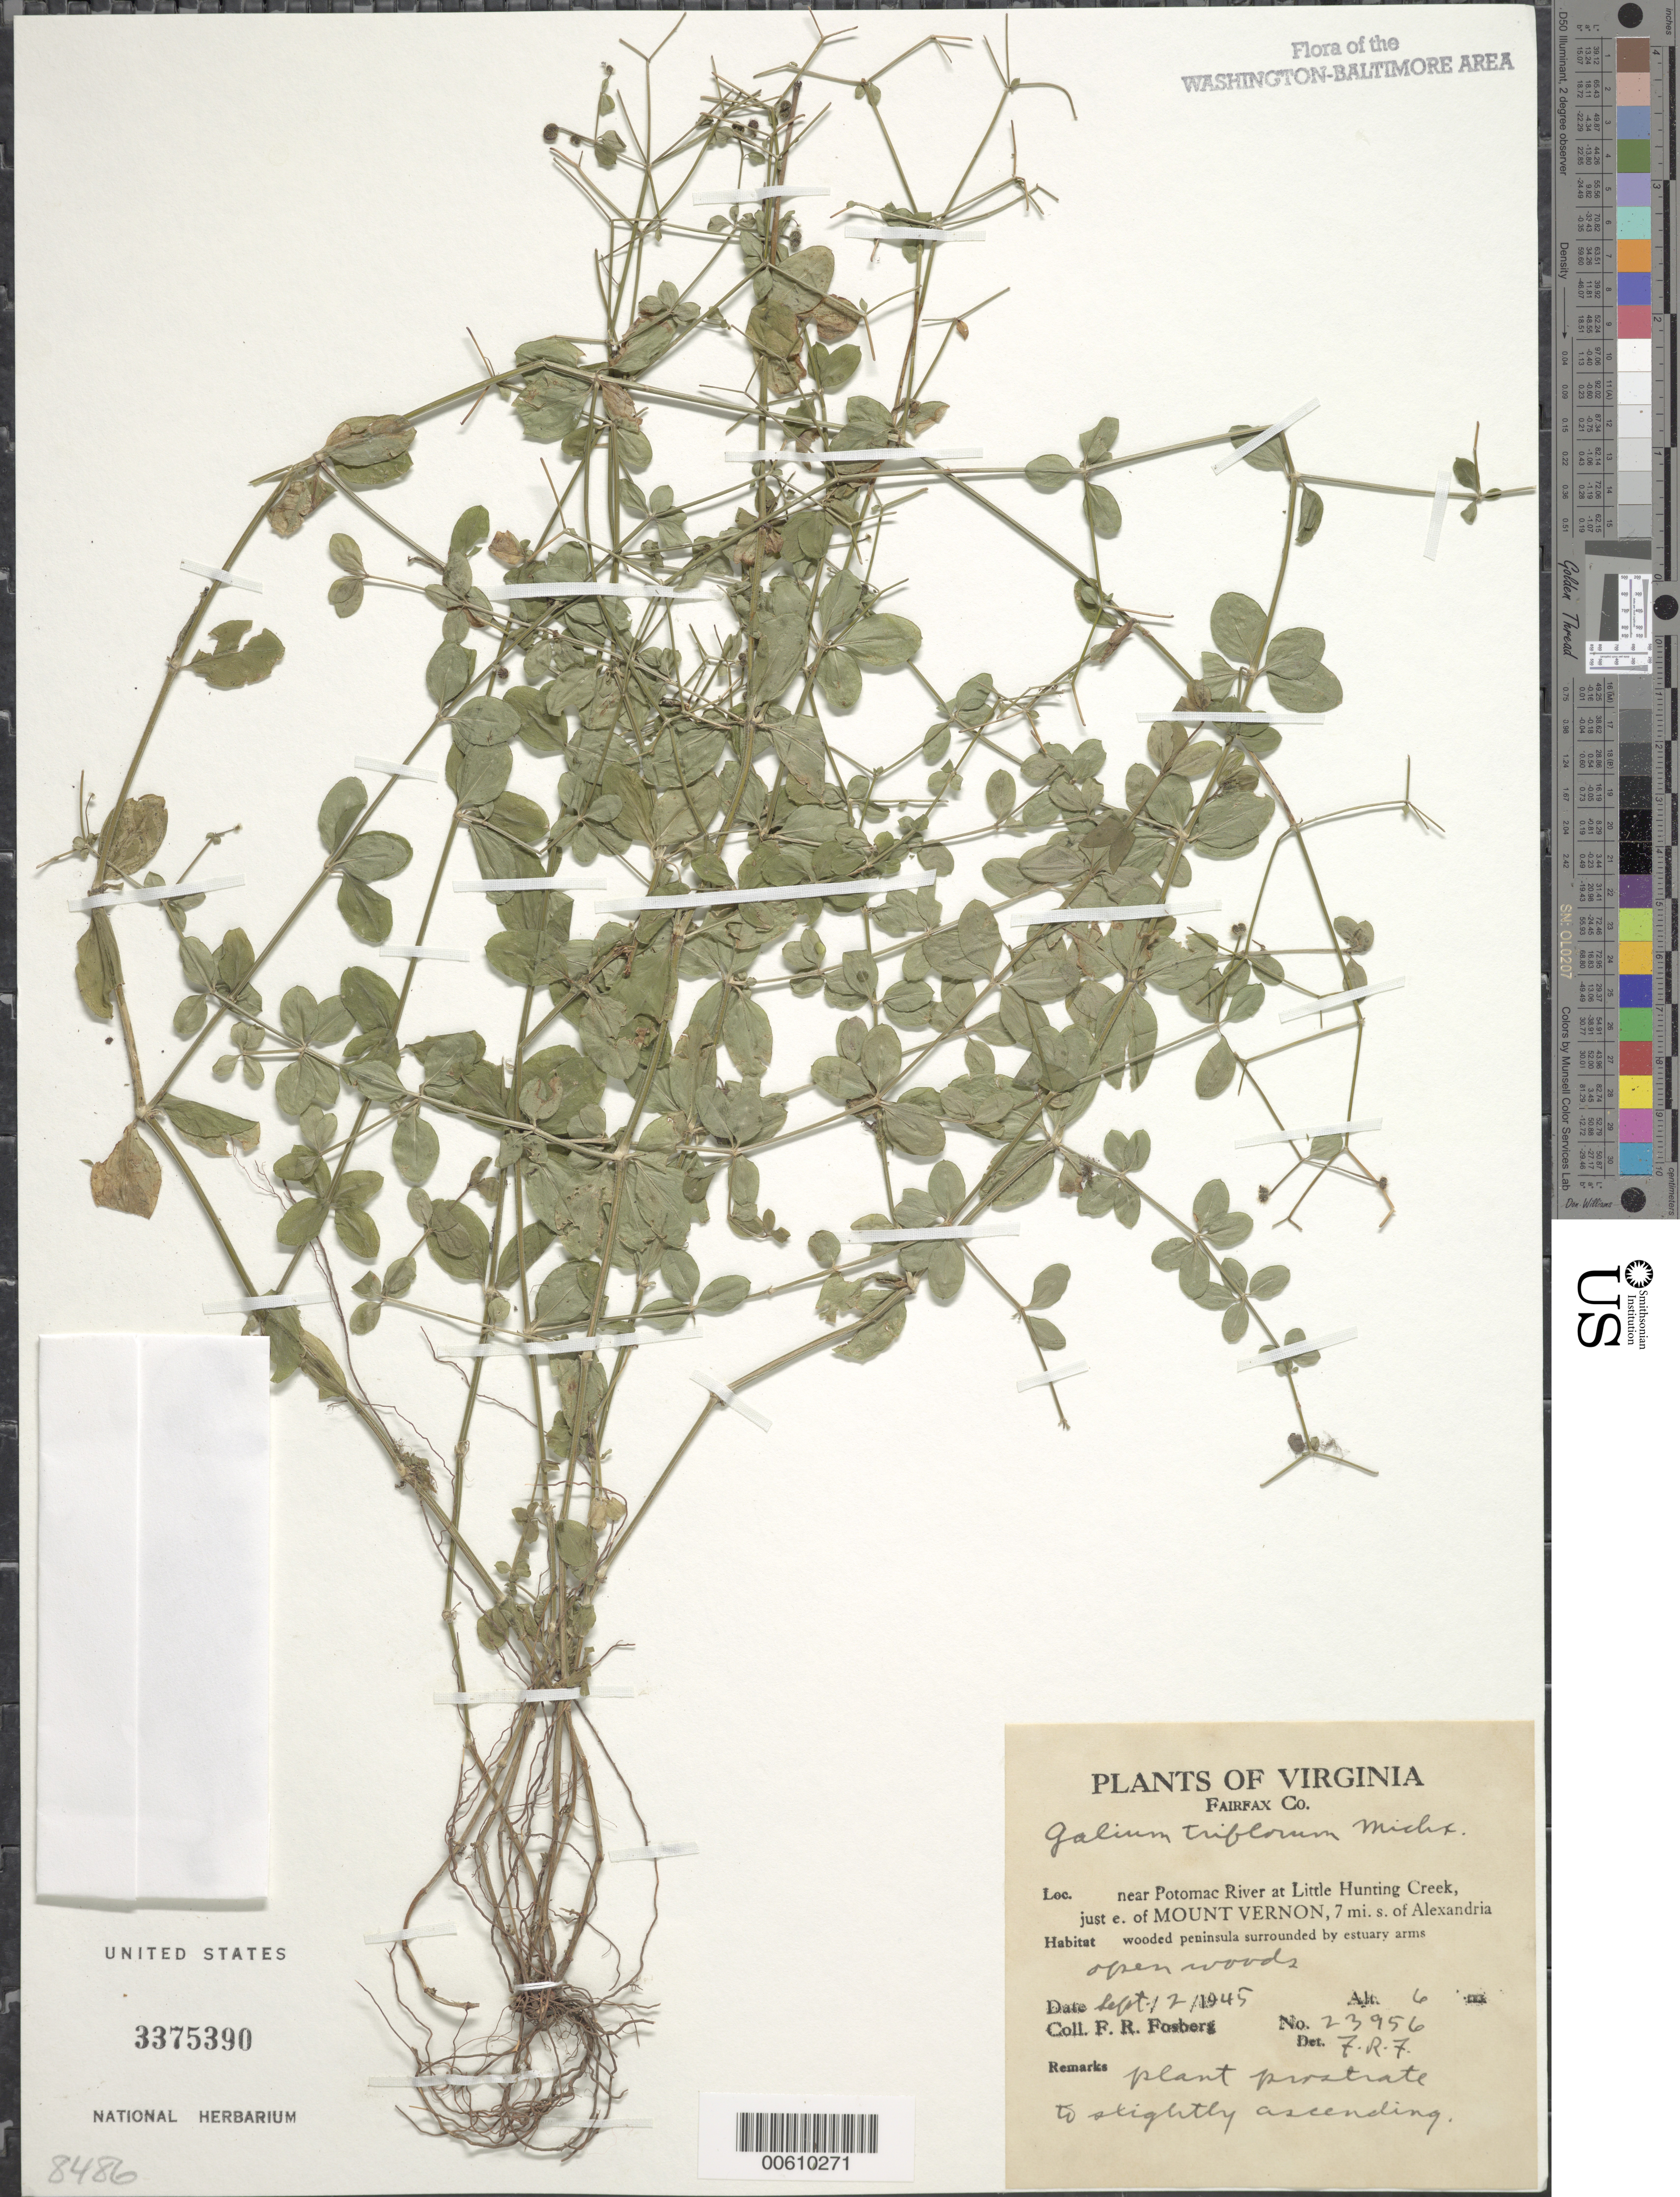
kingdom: Plantae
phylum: Tracheophyta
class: Magnoliopsida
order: Gentianales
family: Rubiaceae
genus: Galium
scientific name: Galium triflorum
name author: Michx.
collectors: F. Fosburg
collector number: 23956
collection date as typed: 02 Sep 1945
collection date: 1945-09-02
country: United States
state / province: Virginia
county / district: Fairfax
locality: Near Potomac River at Little Hunting Creek, E of Mount Vernon, S of Alexandria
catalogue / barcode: US 3375390